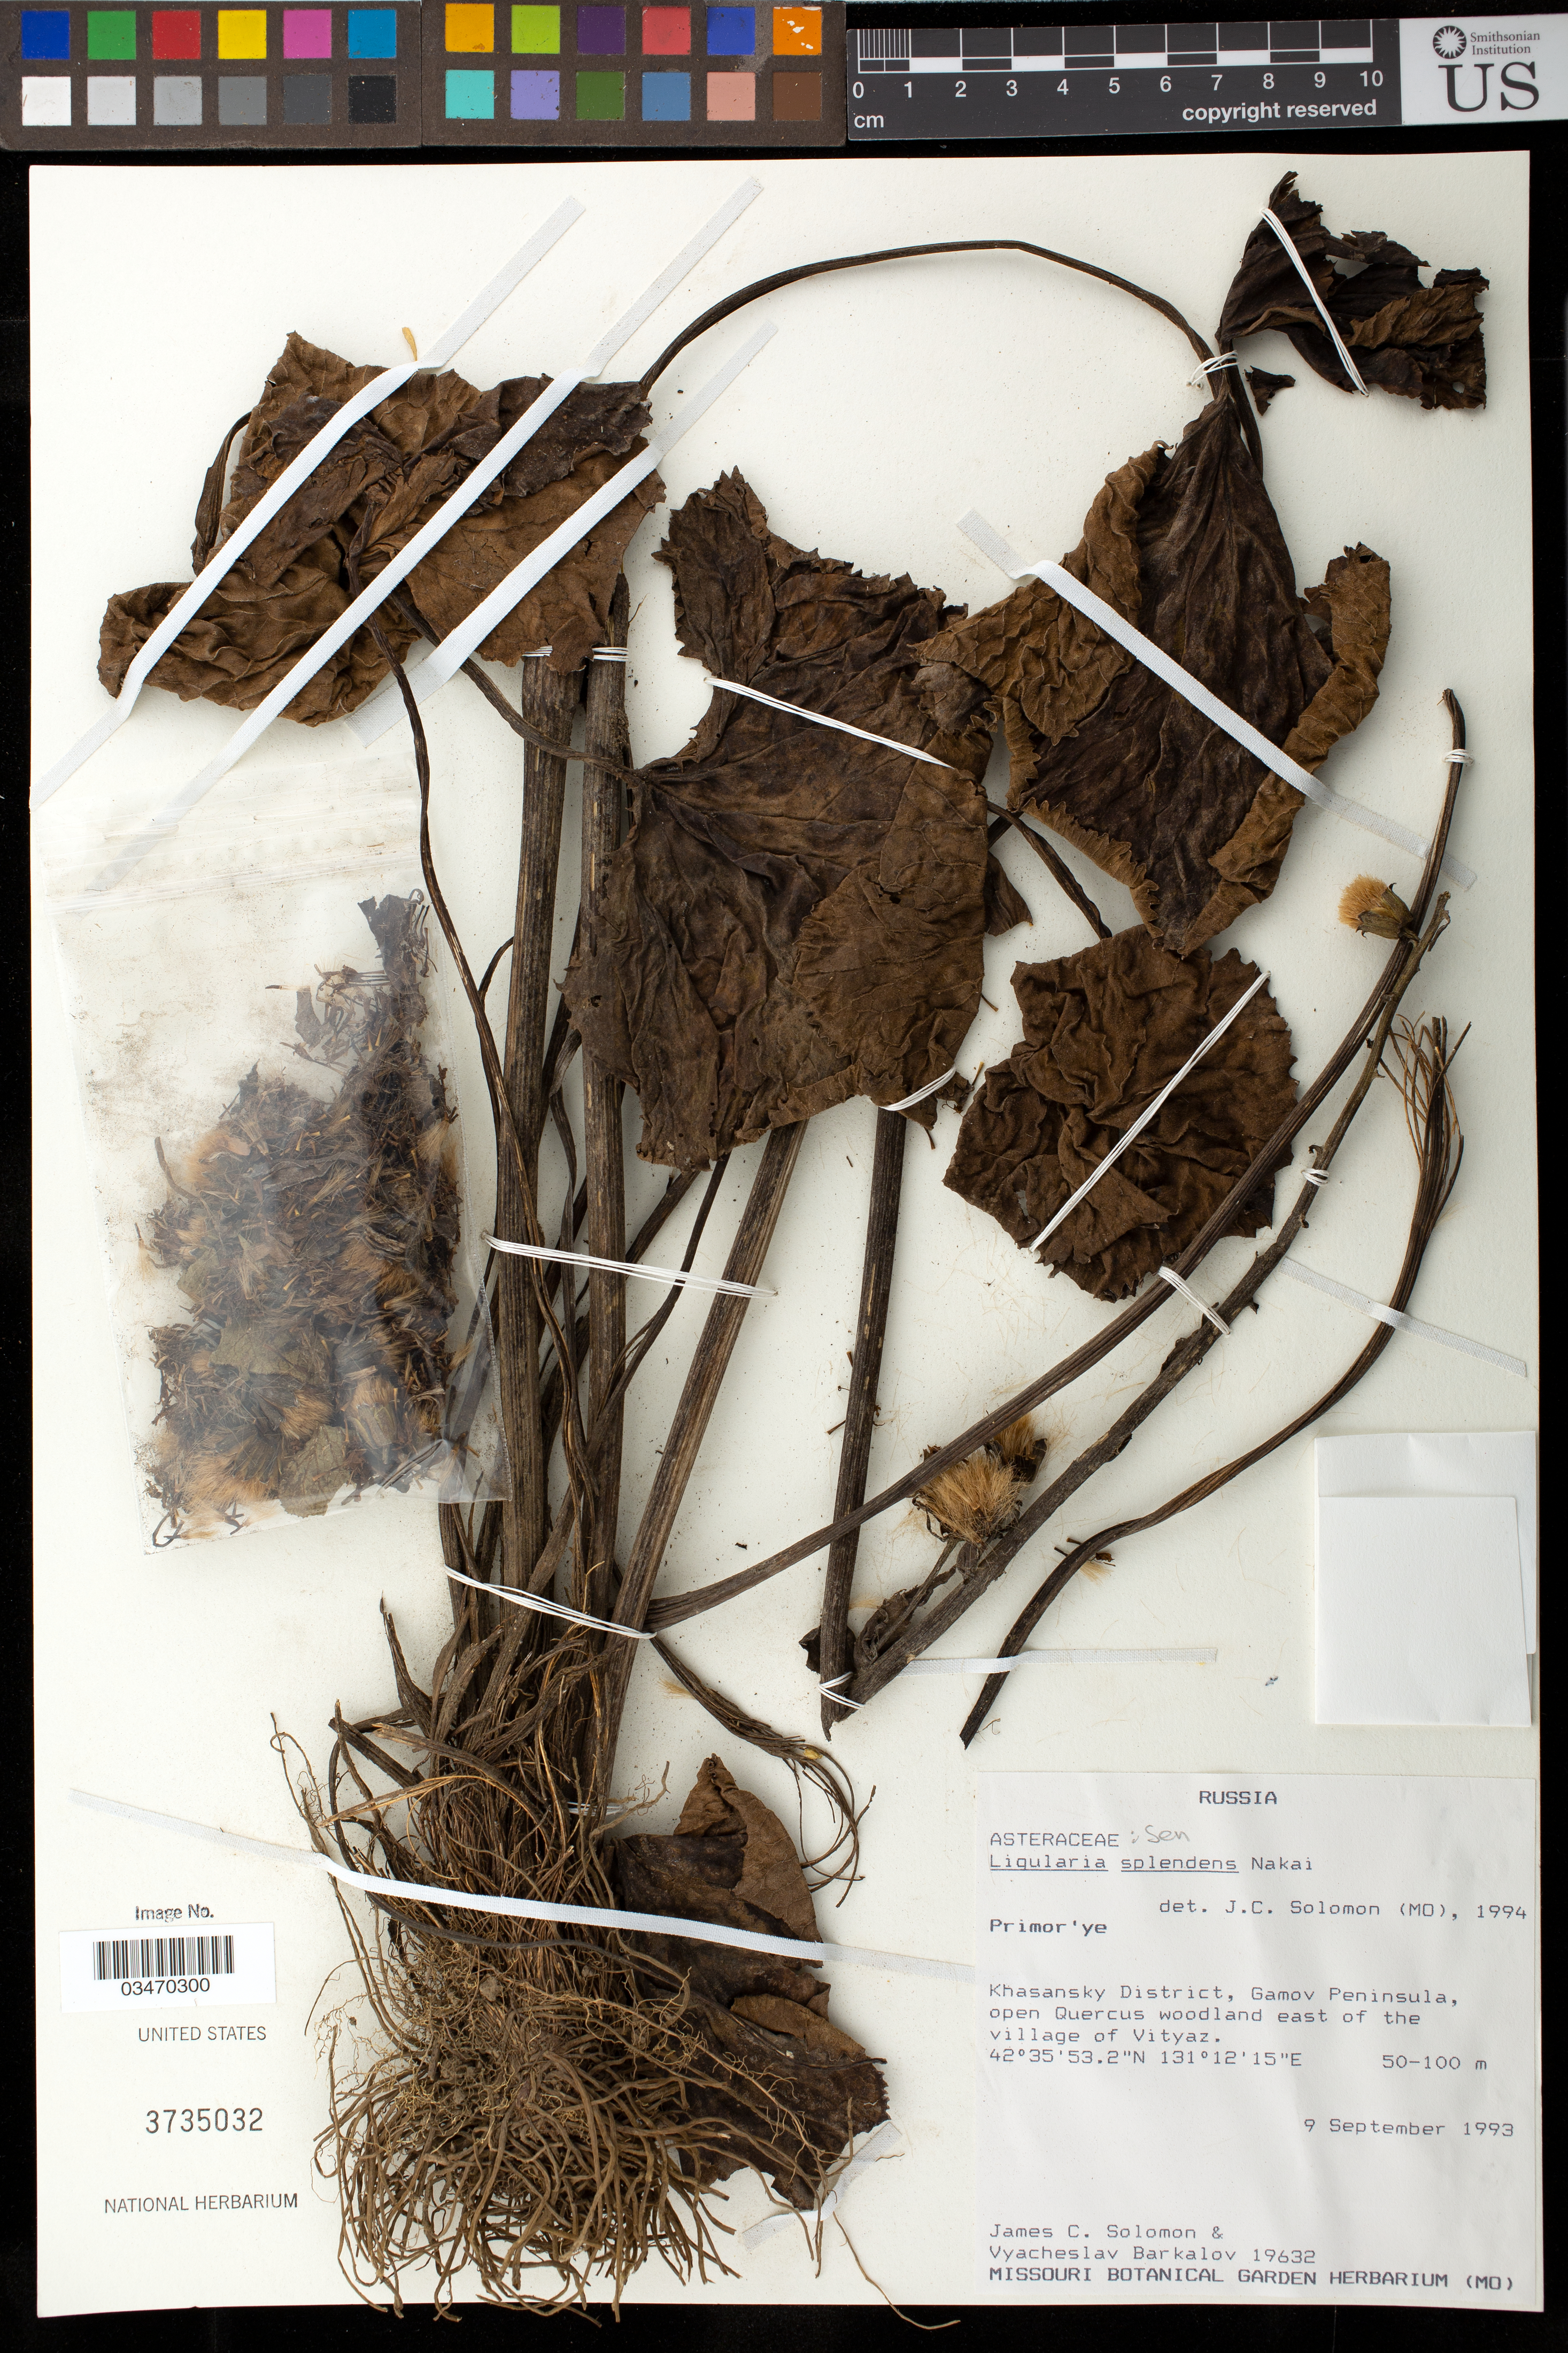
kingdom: Plantae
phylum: Tracheophyta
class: Magnoliopsida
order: Asterales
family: Asteraceae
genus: Ligularia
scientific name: Ligularia splendens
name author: (Levier & Vaniot) Nakai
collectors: J. C. Solomon & V. Barkalov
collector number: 19632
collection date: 1993-09-09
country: Russian Federation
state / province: Primorsky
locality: Khasansky District, Gamov Peninsula, open Quercus woodland east of the village of Vityaz.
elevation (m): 50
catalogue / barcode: US 3735032